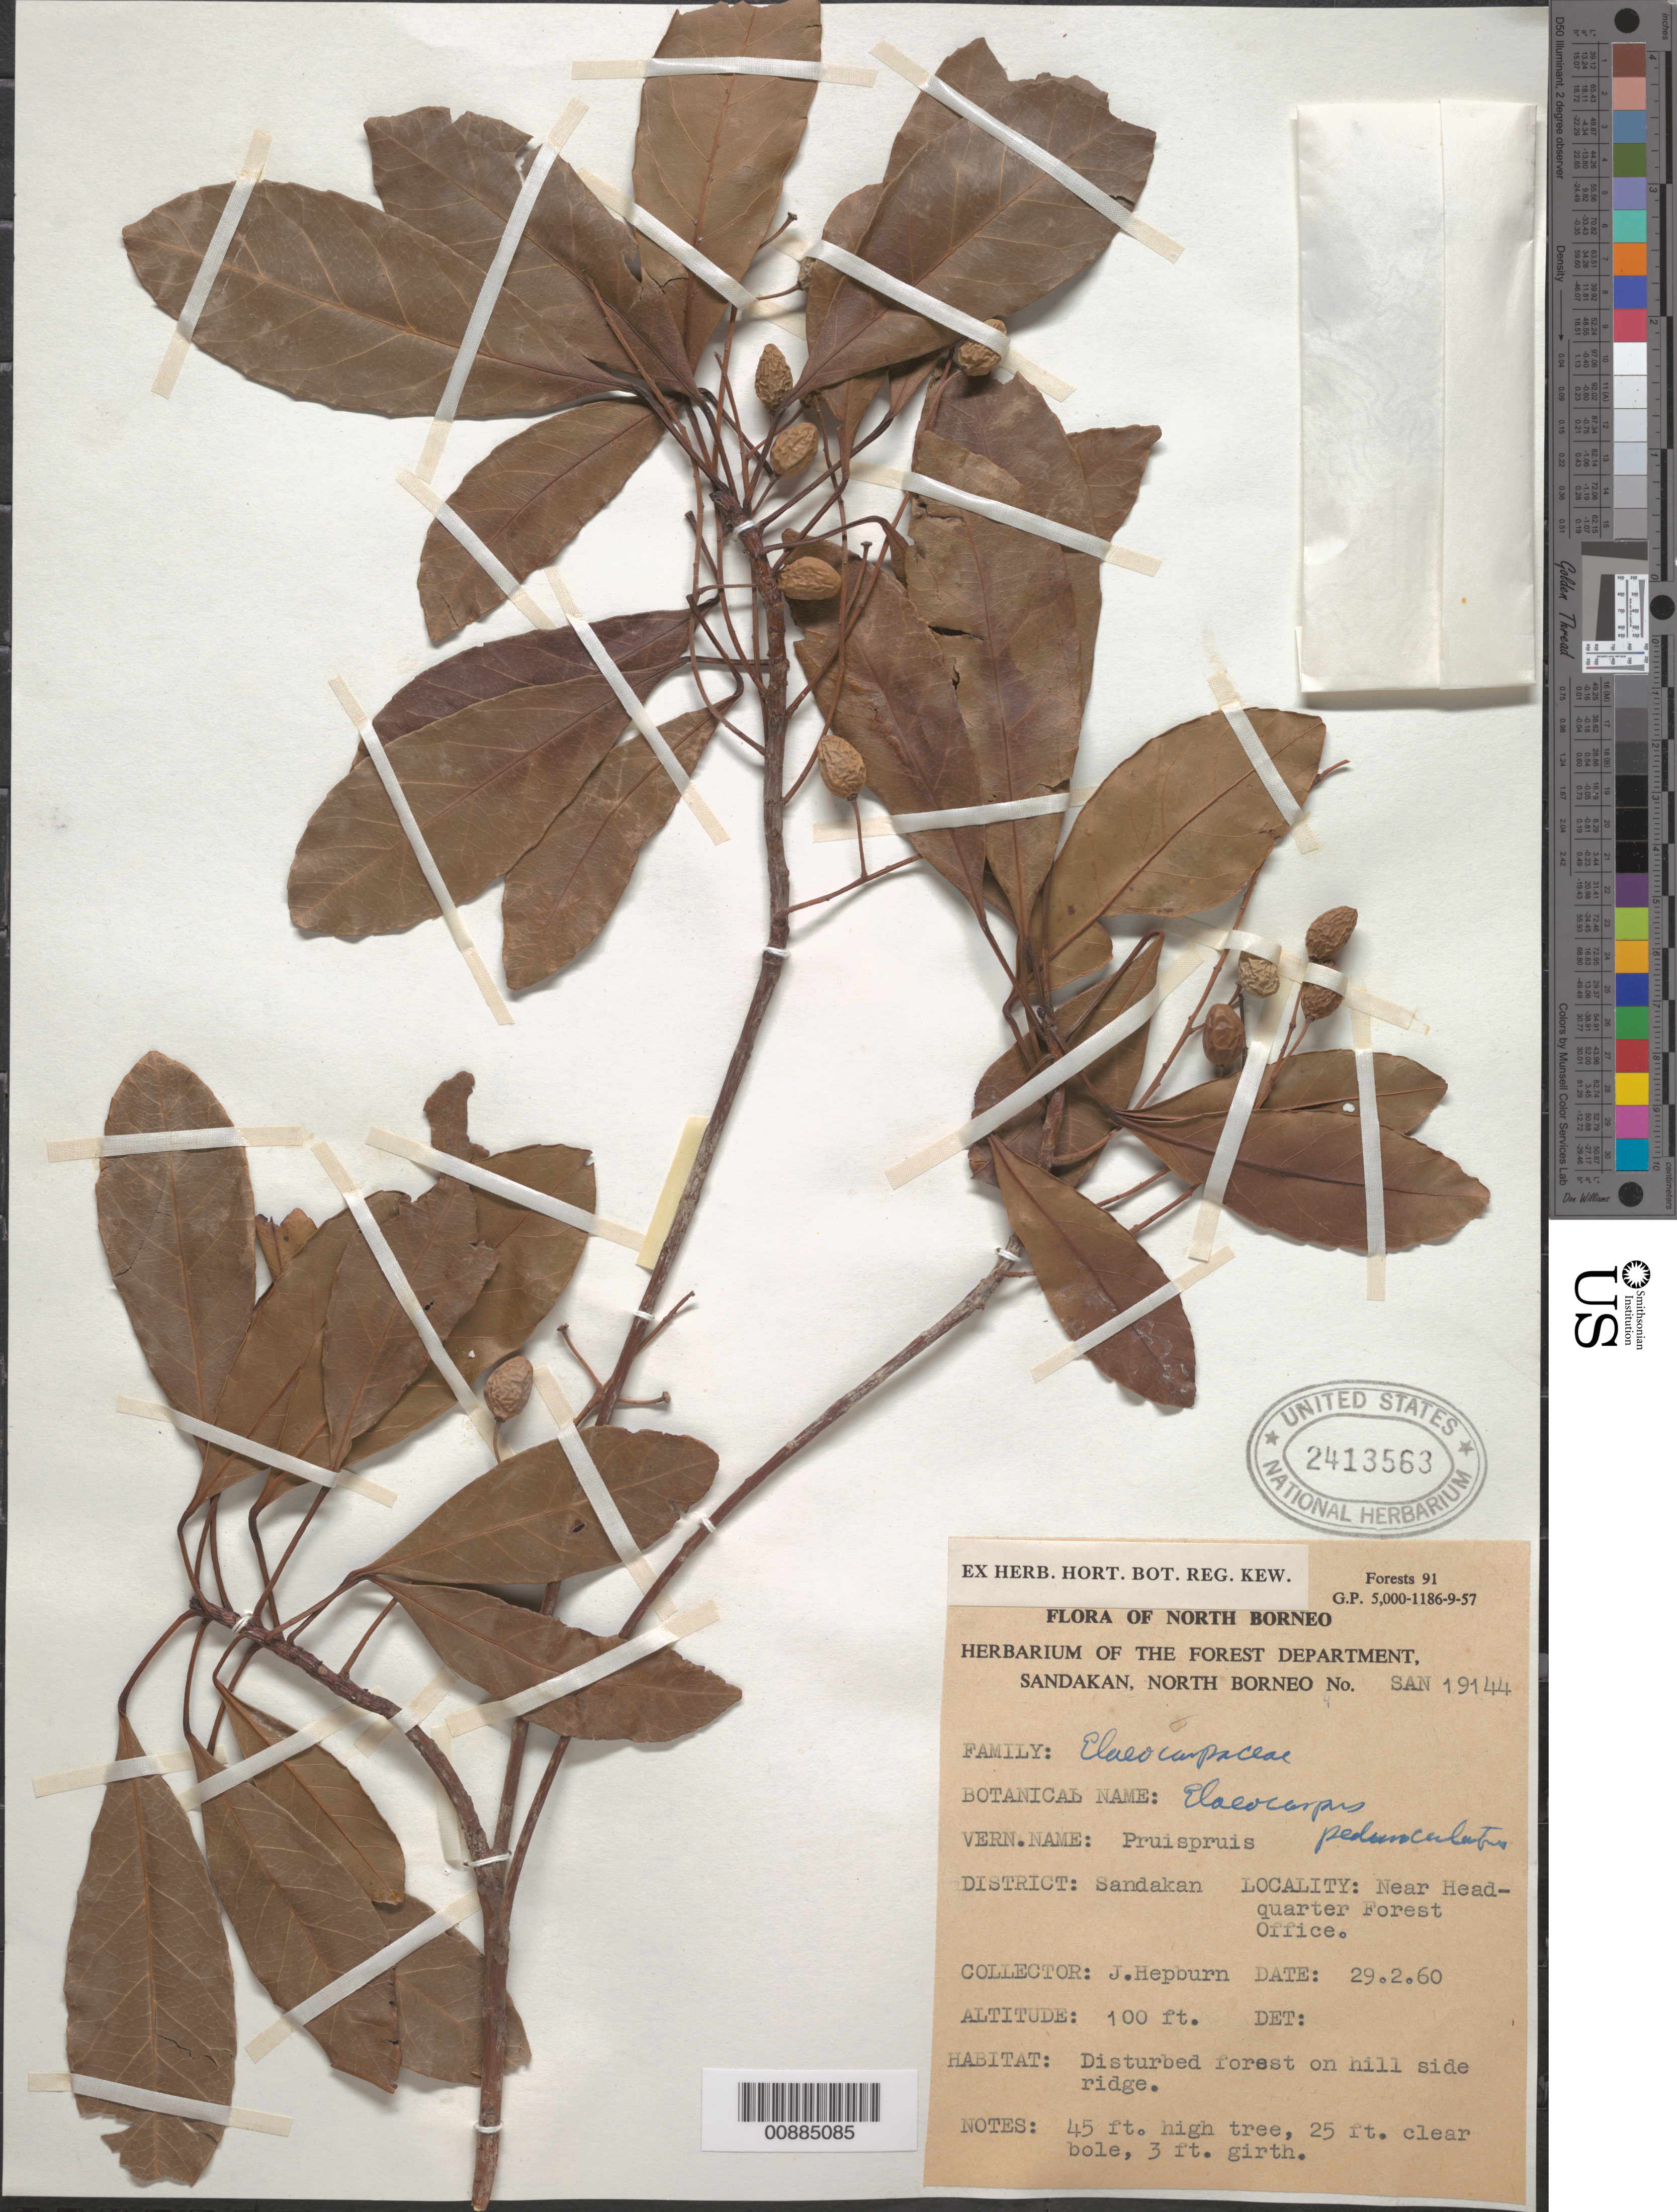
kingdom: Plantae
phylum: Tracheophyta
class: Magnoliopsida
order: Oxalidales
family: Elaeocarpaceae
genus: Elaeocarpus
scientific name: Elaeocarpus pedunculatus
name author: Wall.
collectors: J. Hepburn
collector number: SAN 19144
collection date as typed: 29 Feb 1960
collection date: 1960-02-29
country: Malaysia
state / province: Sabah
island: Borneo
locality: Sandakan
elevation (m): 30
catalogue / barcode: US 2413563